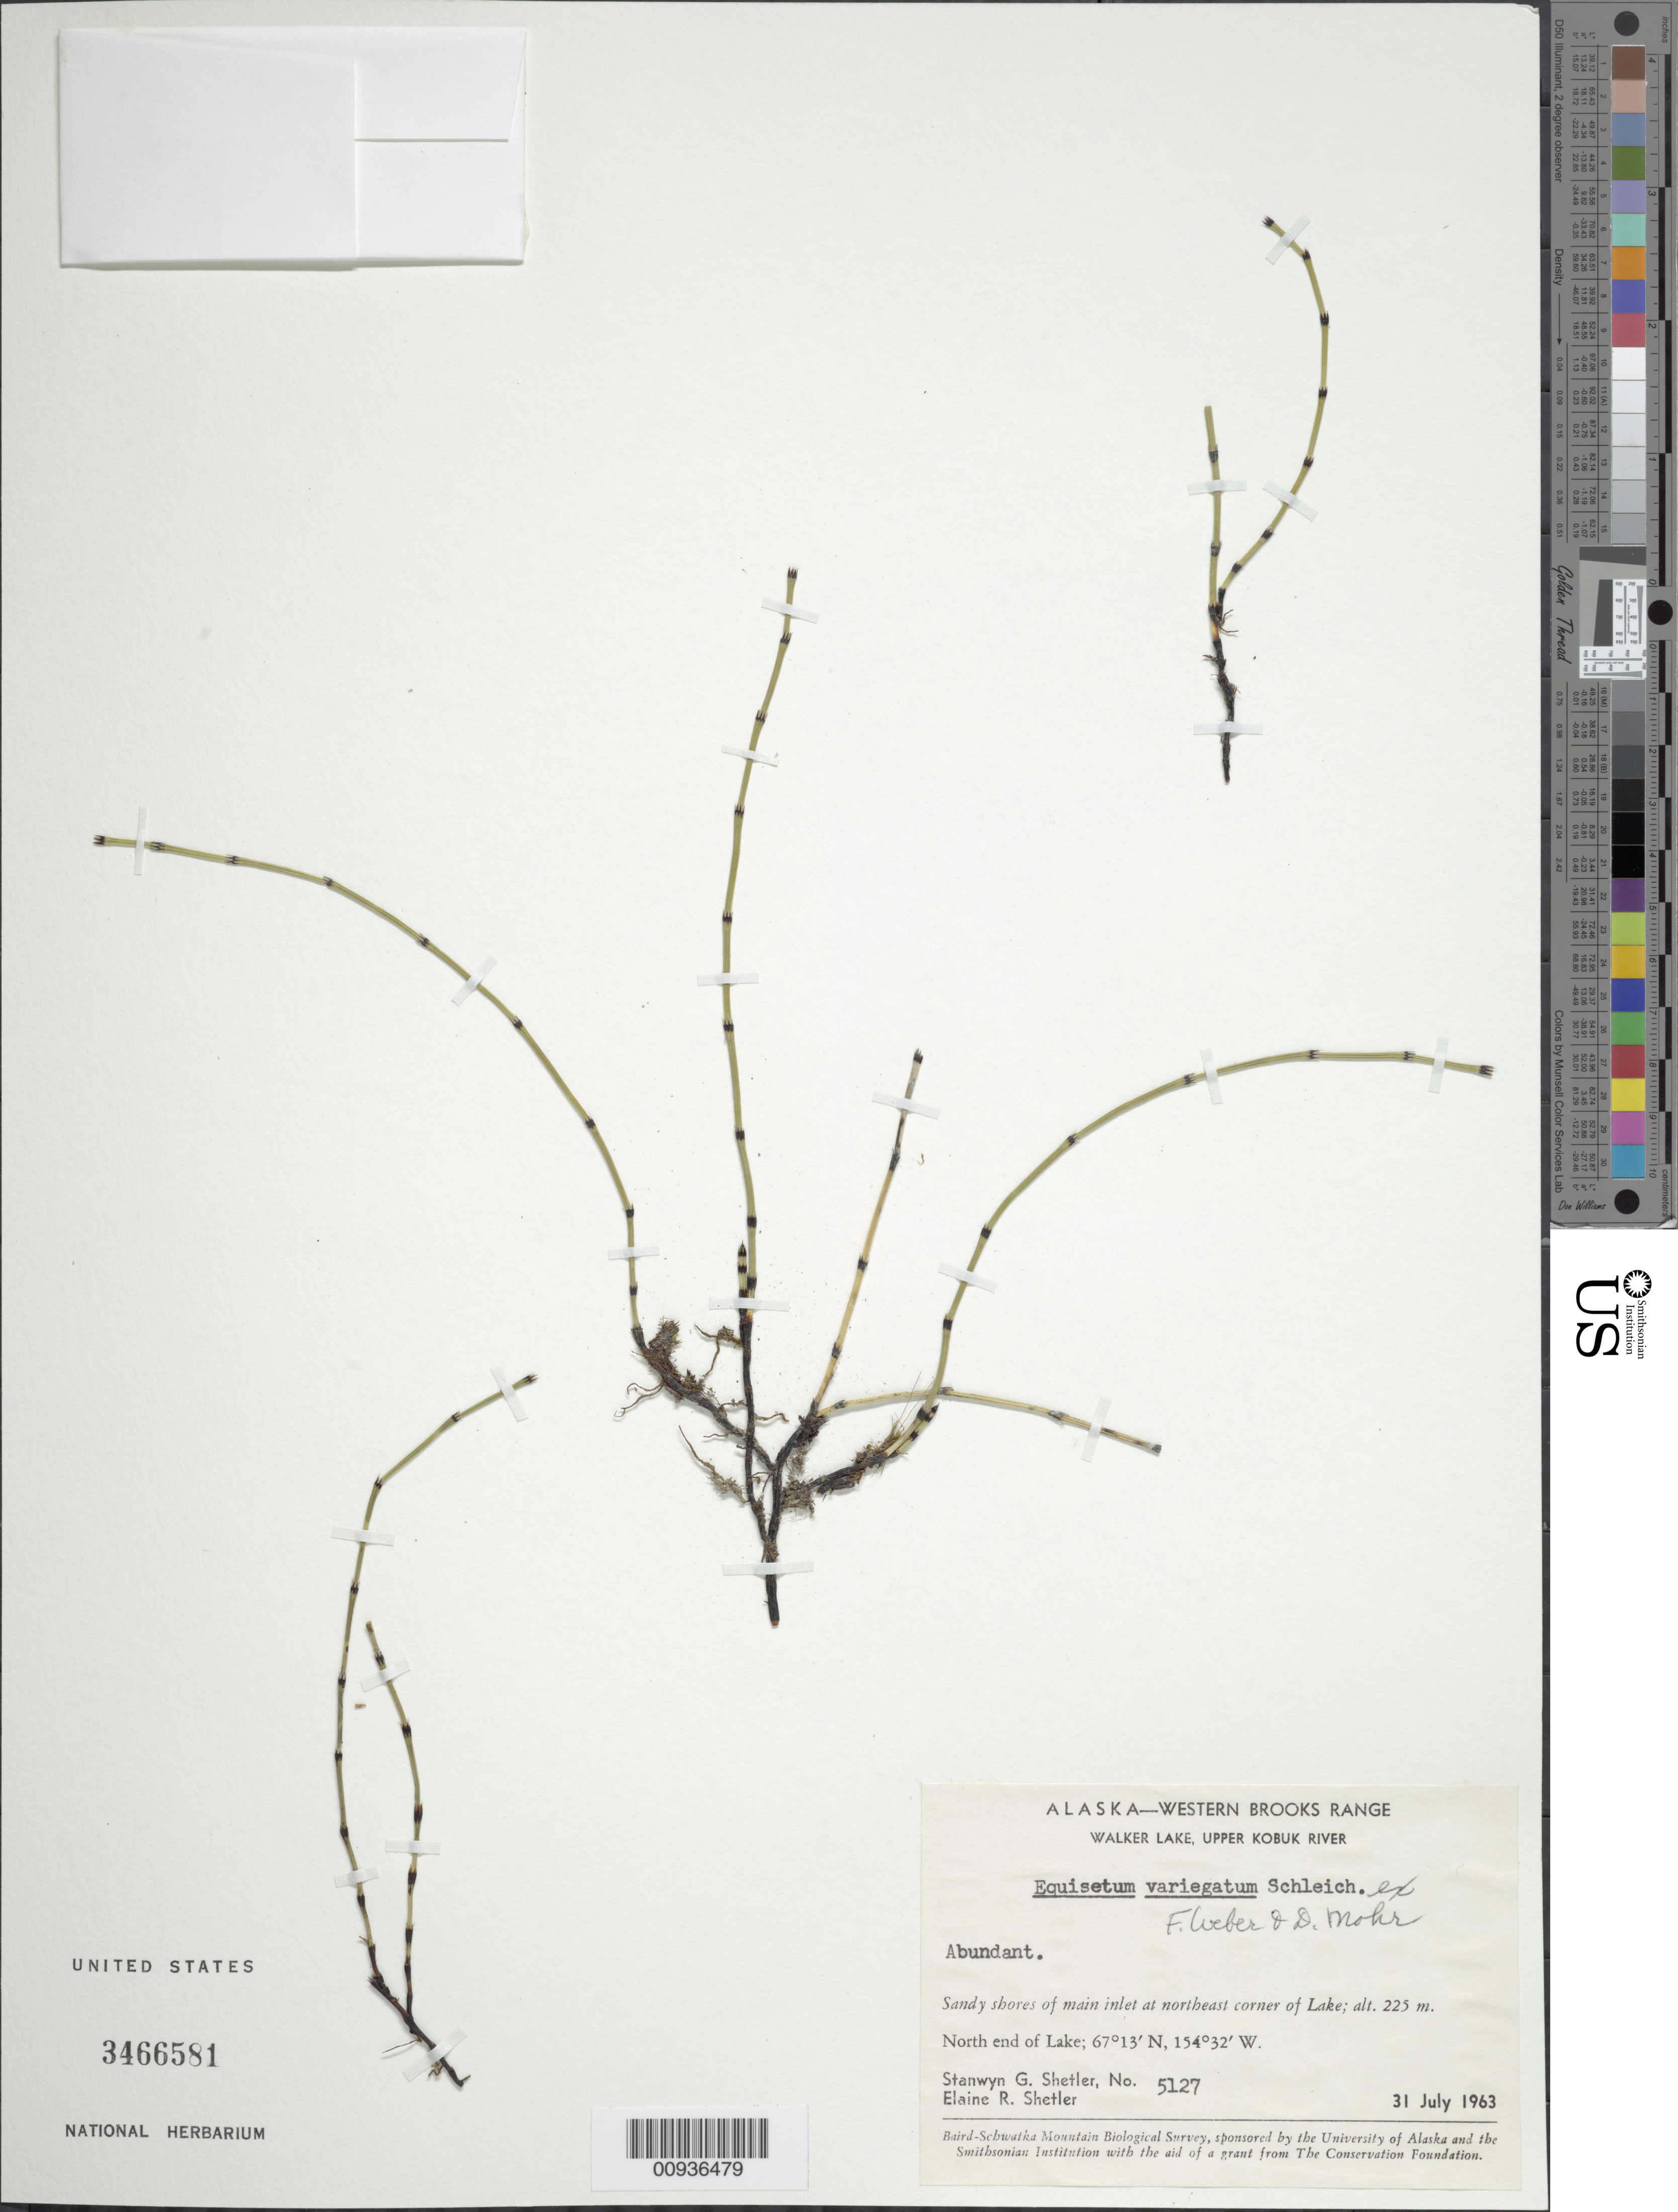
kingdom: Plantae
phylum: Tracheophyta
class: Polypodiopsida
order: Equisetales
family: Equisetaceae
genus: Equisetum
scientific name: Equisetum variegatum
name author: Schleich. ex F. Weber & D. Mohr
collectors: S. Shetler & E. R. Shetler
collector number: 5127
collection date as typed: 31 Jul 1963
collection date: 1963-07-31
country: United States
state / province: Alaska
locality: North end of Walker Lake. Western Brooks Range, Upper Kobuk River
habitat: Sandy shores of main inlet at northeast corner of Lake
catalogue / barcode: US 3466581